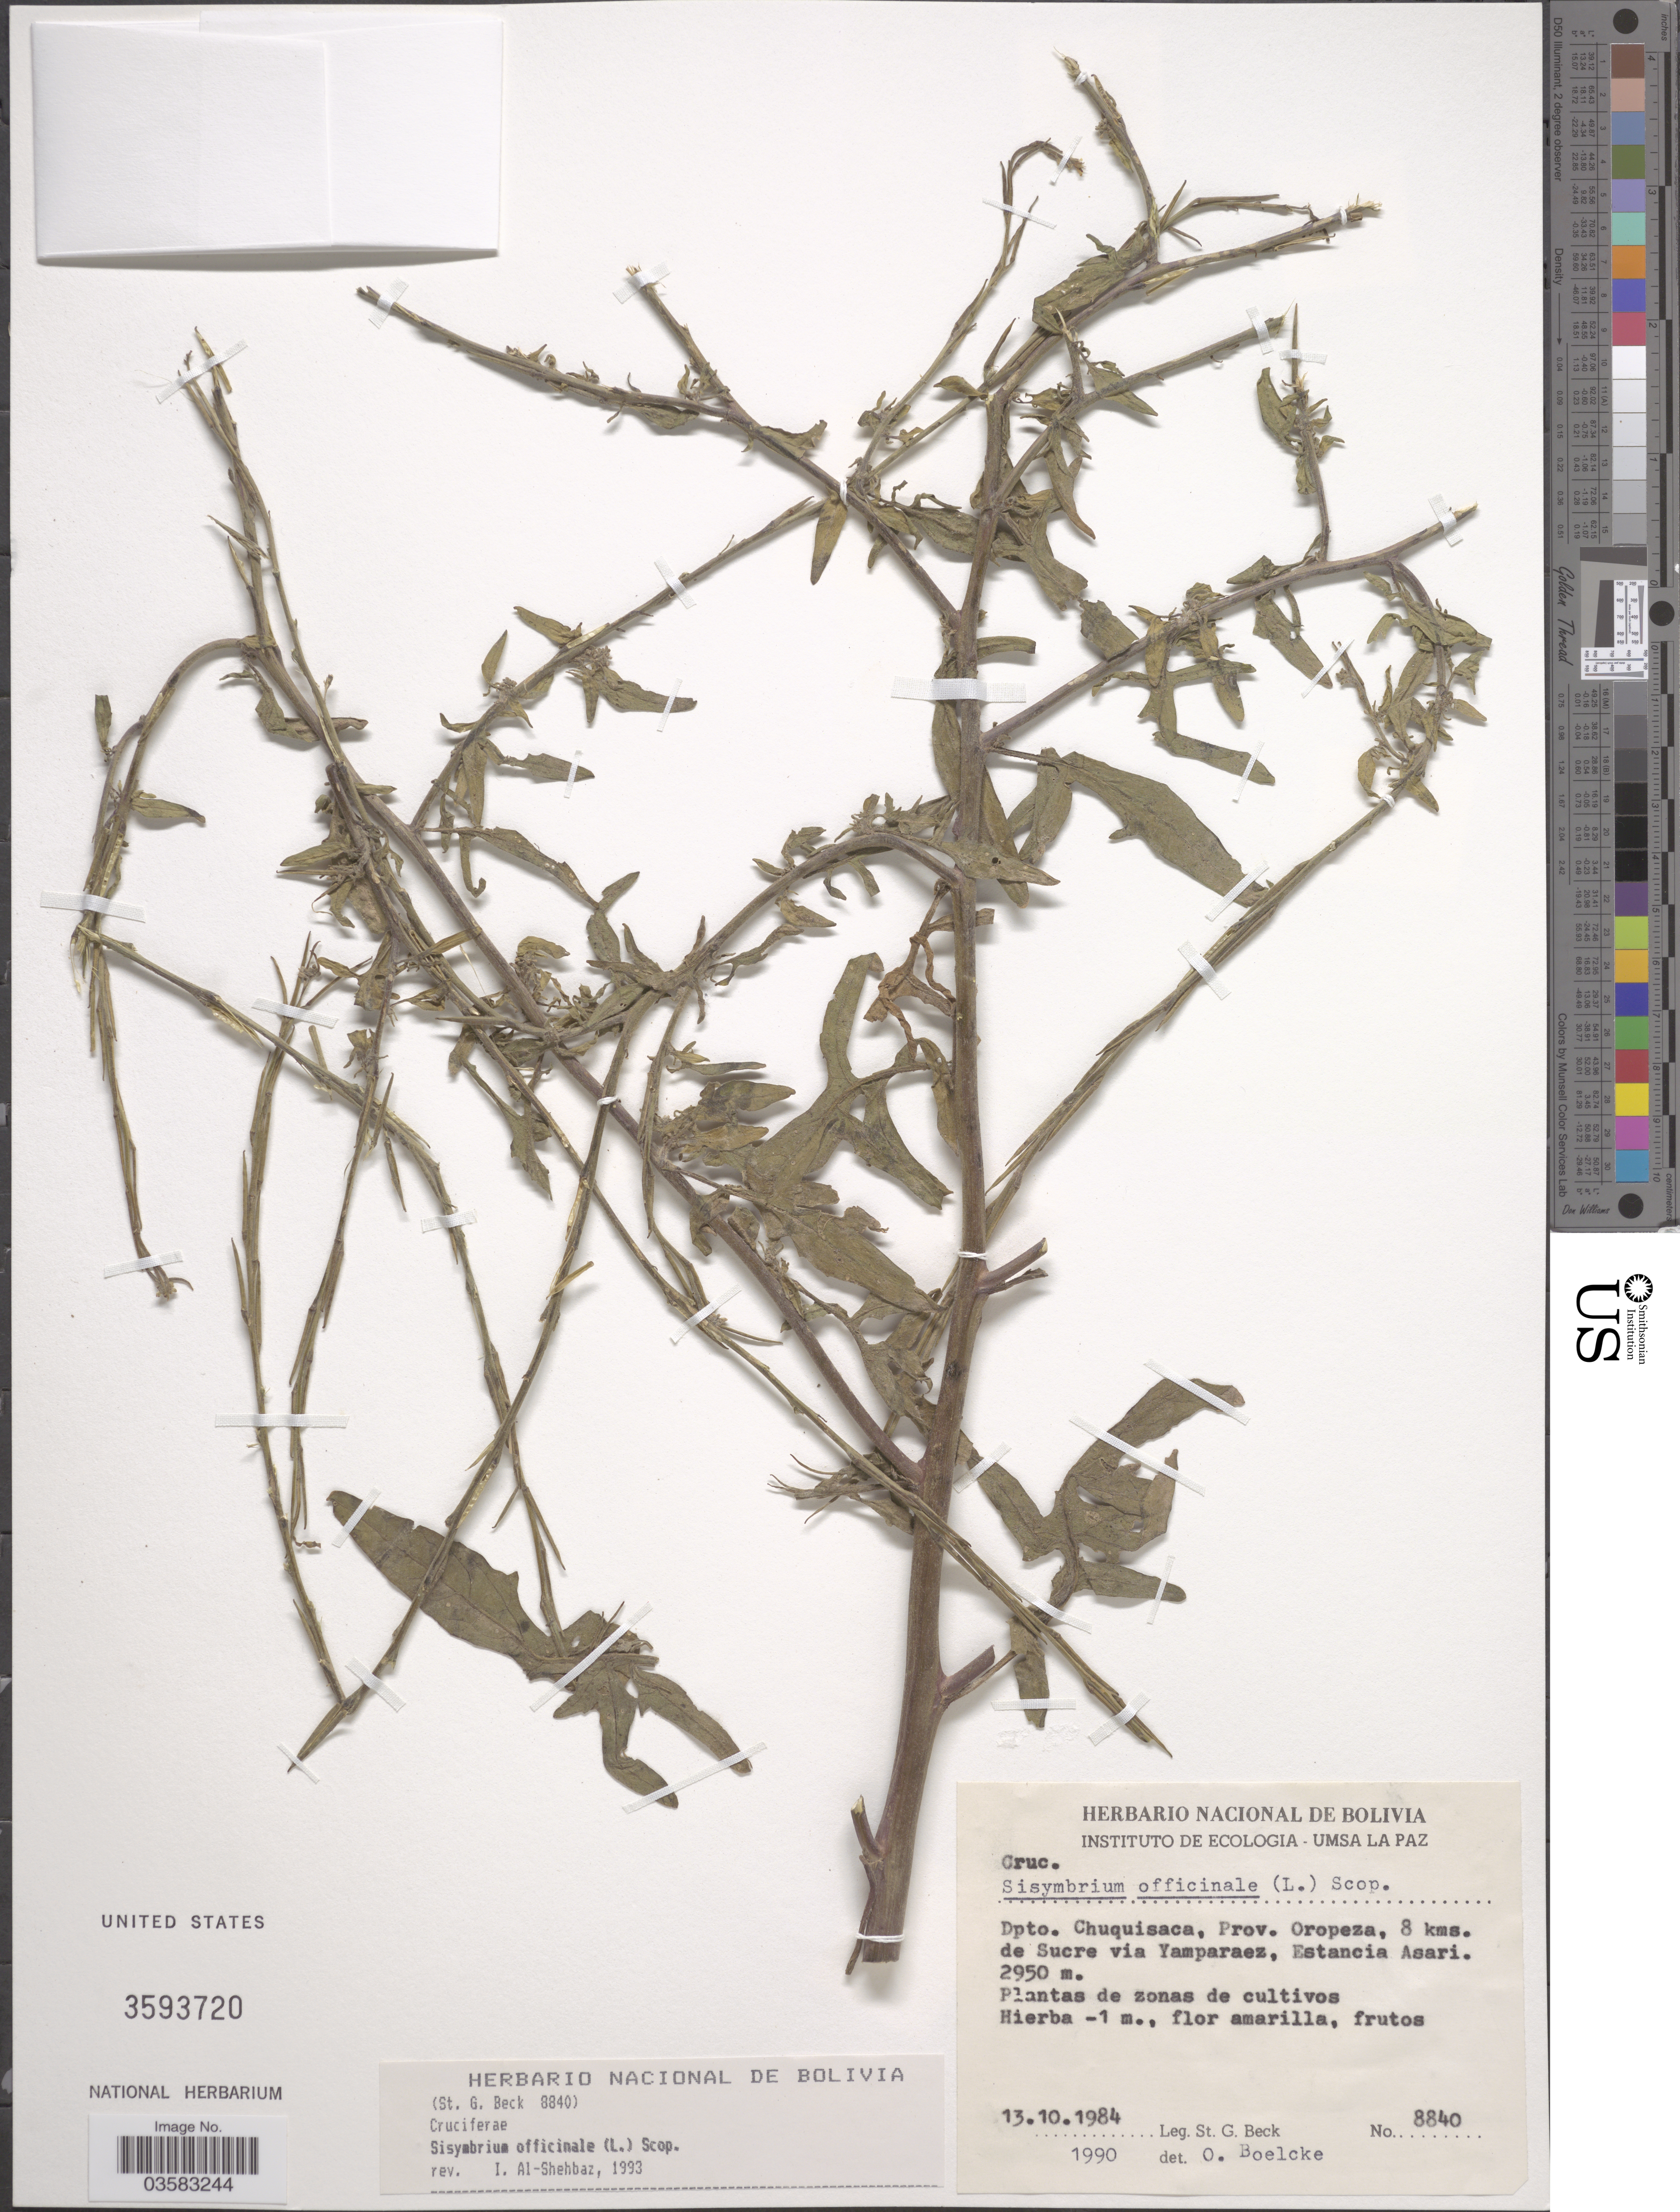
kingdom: Plantae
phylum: Tracheophyta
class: Magnoliopsida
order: Brassicales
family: Brassicaceae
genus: Sisymbrium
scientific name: Sisymbrium officinale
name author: (L.) Scop.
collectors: S. G. Beck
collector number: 8840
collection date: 1984-10-13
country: Bolivia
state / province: Chuquisaca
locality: Dpto. Chuquisaca, Prov. Oropeza, 8 kms. de Sucre via Yamparaez, Estancia Asari.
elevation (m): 2950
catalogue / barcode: US 3593720